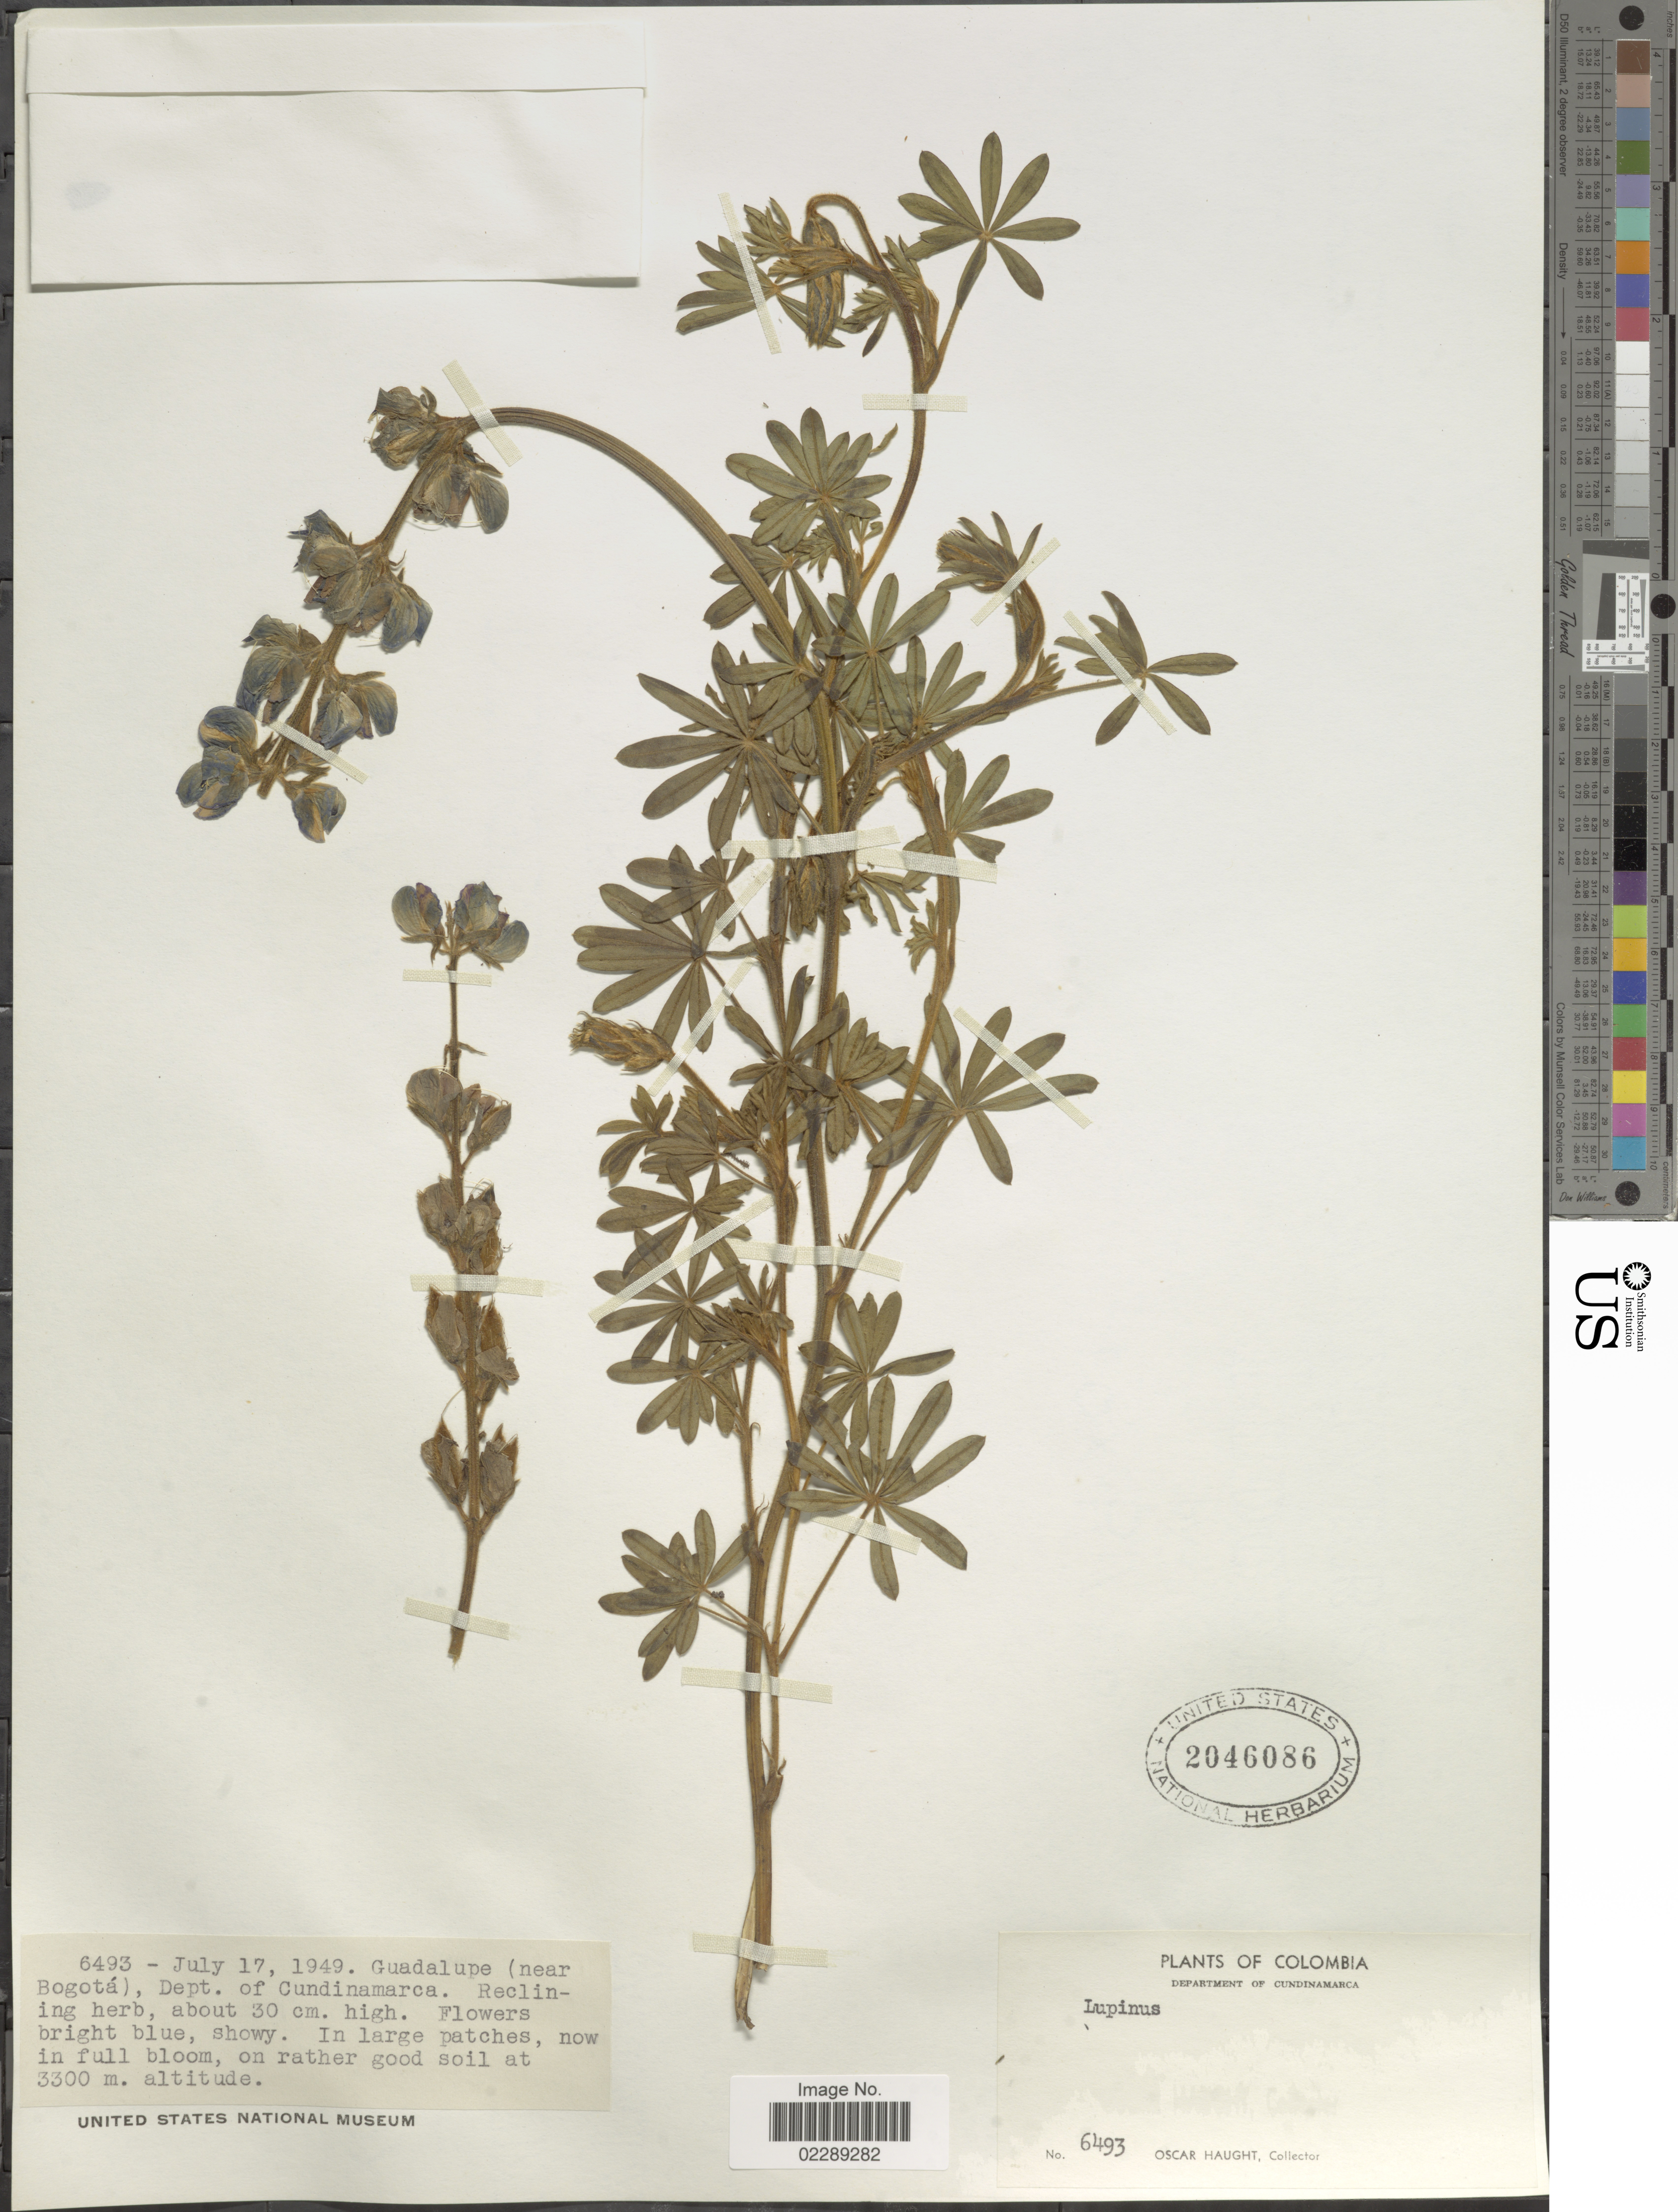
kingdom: Plantae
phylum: Tracheophyta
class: Magnoliopsida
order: Fabales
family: Fabaceae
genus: Lupinus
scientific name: Lupinus sp.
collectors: O. L. Haught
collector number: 6493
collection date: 1949-07-17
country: Colombia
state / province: Cundinamarca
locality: Department of Cundinamarca. Guadalupe (near Bogotá), Dept. of Cundinamarca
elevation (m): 3300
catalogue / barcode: US 2046086